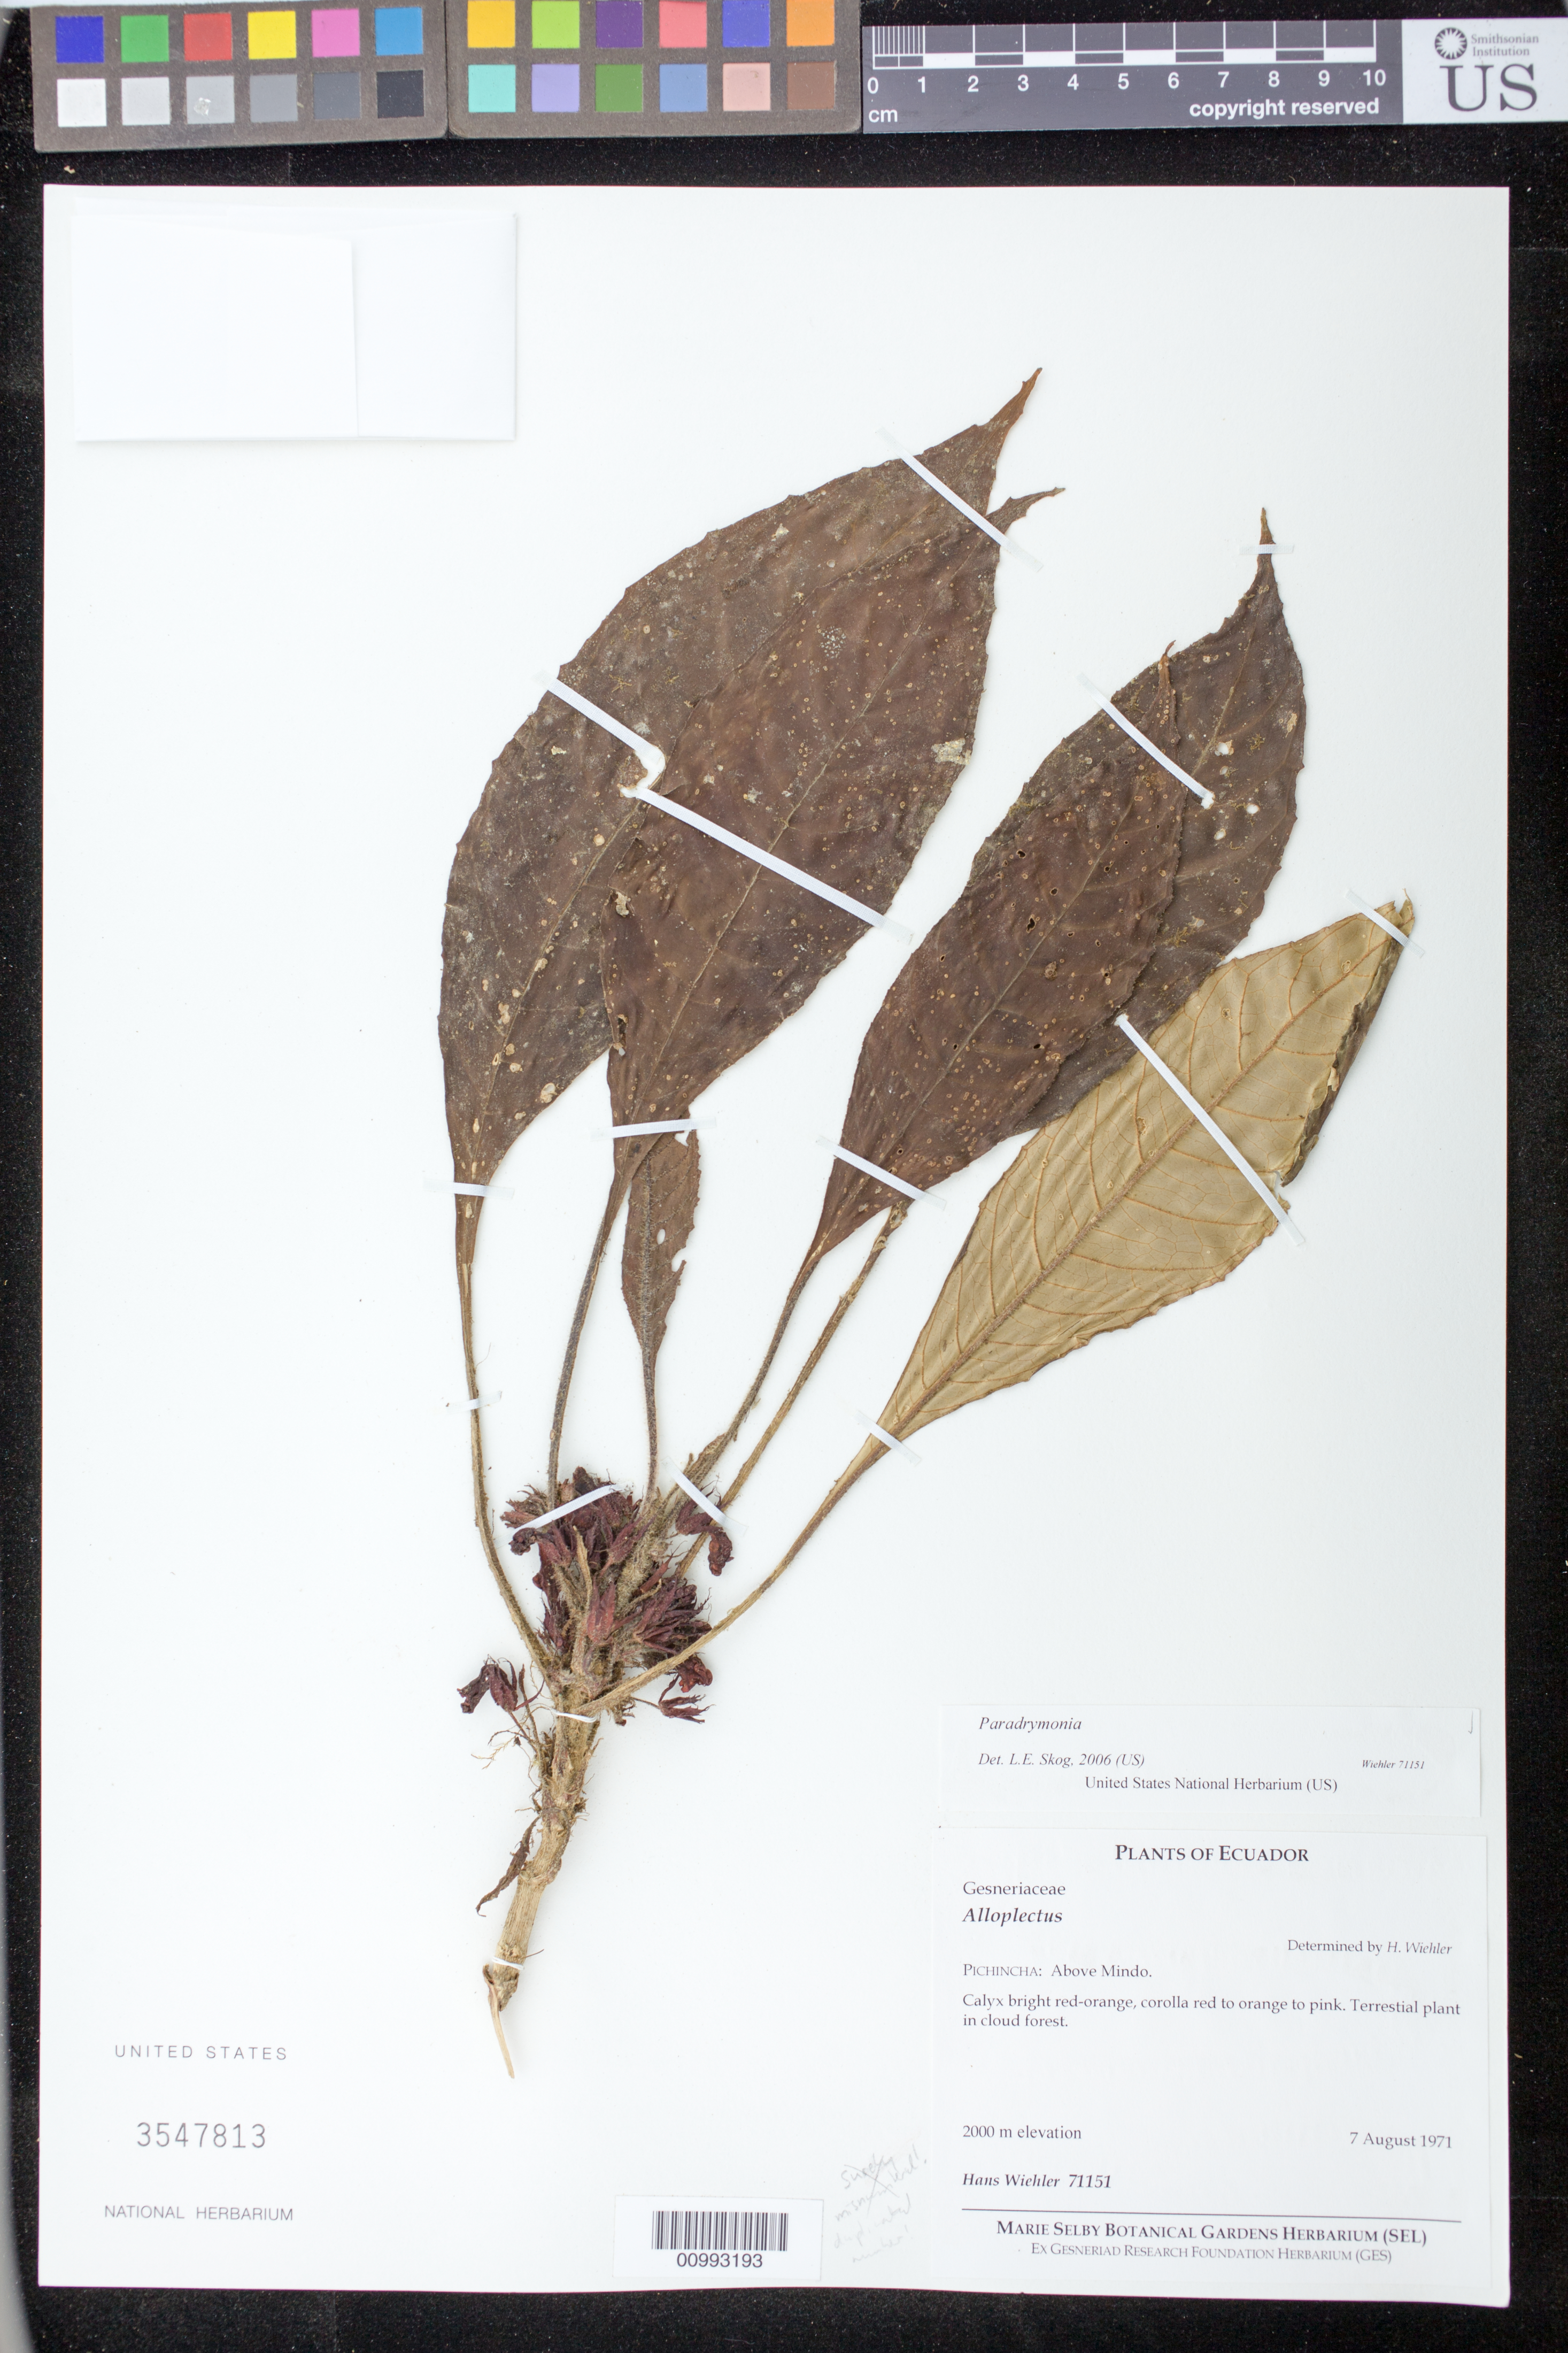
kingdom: Plantae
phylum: Tracheophyta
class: Magnoliopsida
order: Lamiales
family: Gesneriaceae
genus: Paradrymonia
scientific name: Paradrymonia sp.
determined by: Skog, Laurence E.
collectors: H. J. Wiehler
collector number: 71151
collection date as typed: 07 Aug 1971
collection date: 1971-08-07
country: Ecuador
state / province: Pichincha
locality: Pichincha: above Mindo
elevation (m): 2000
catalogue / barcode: US 3547813